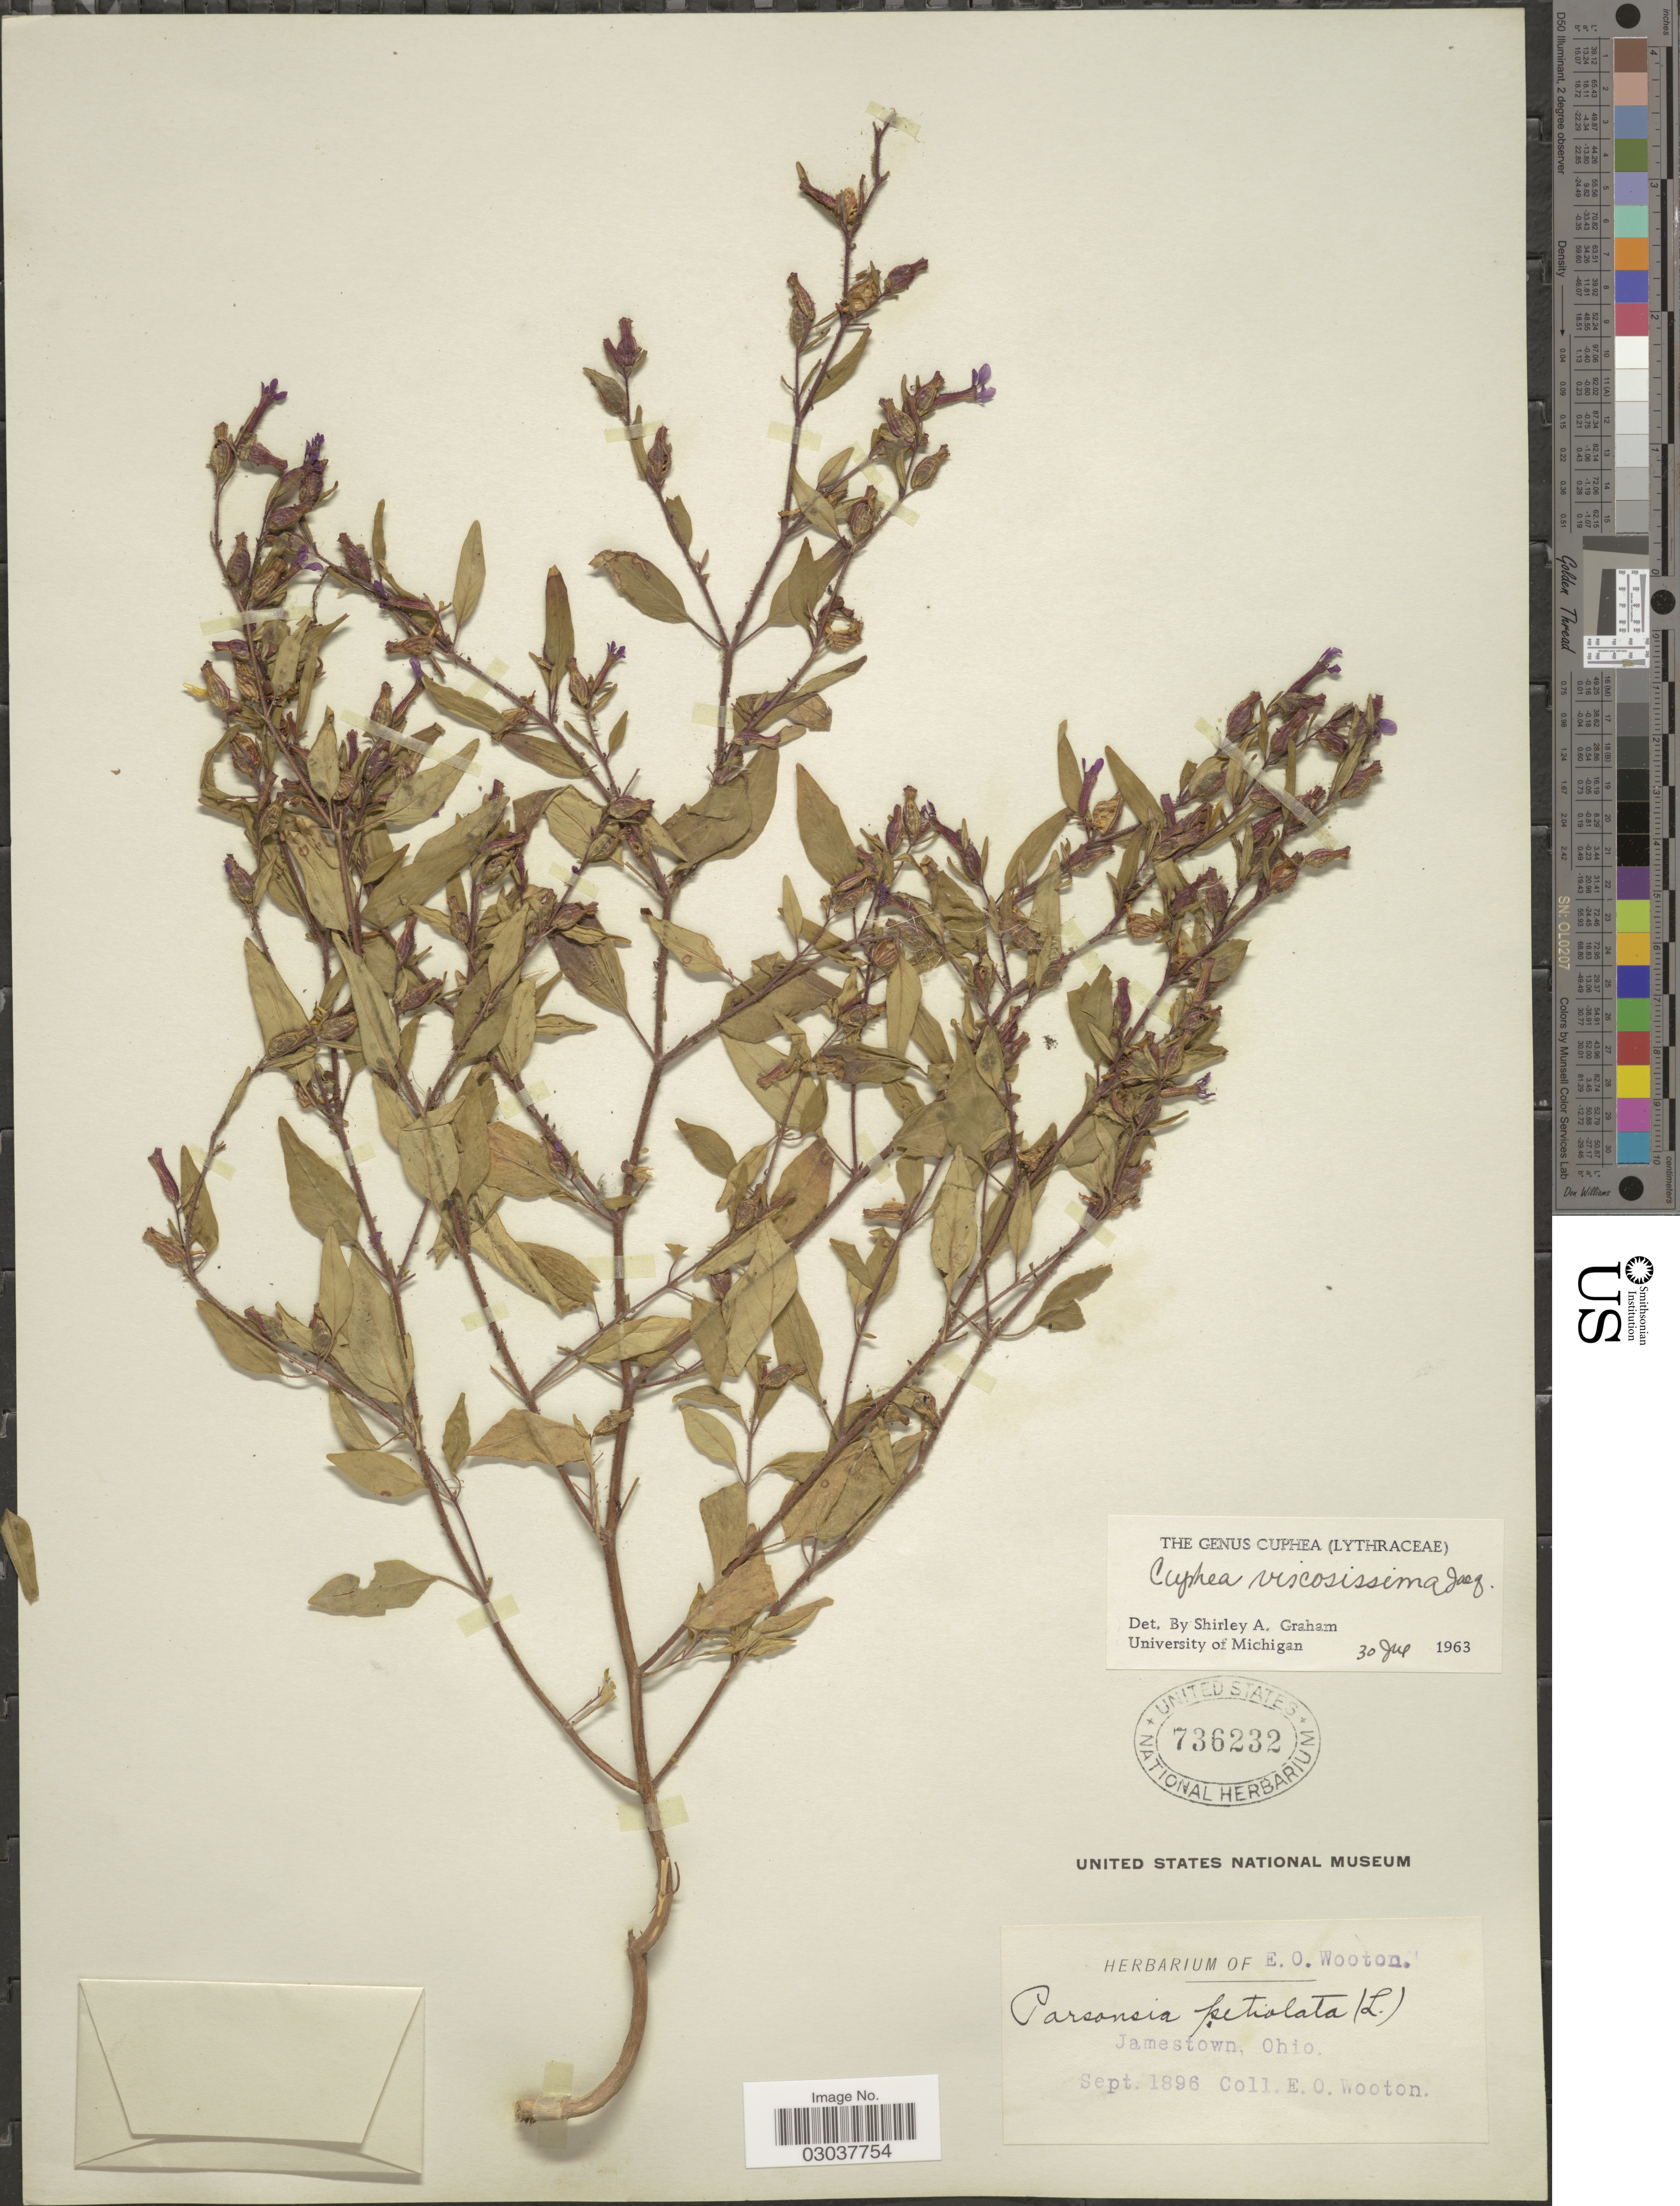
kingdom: Plantae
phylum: Tracheophyta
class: Magnoliopsida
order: Myrtales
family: Lythraceae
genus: Cuphea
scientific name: Cuphea viscosissima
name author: Jacq.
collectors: E. O. Wooton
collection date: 1896-09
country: United States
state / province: Ohio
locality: Jamestown.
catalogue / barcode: US 736232